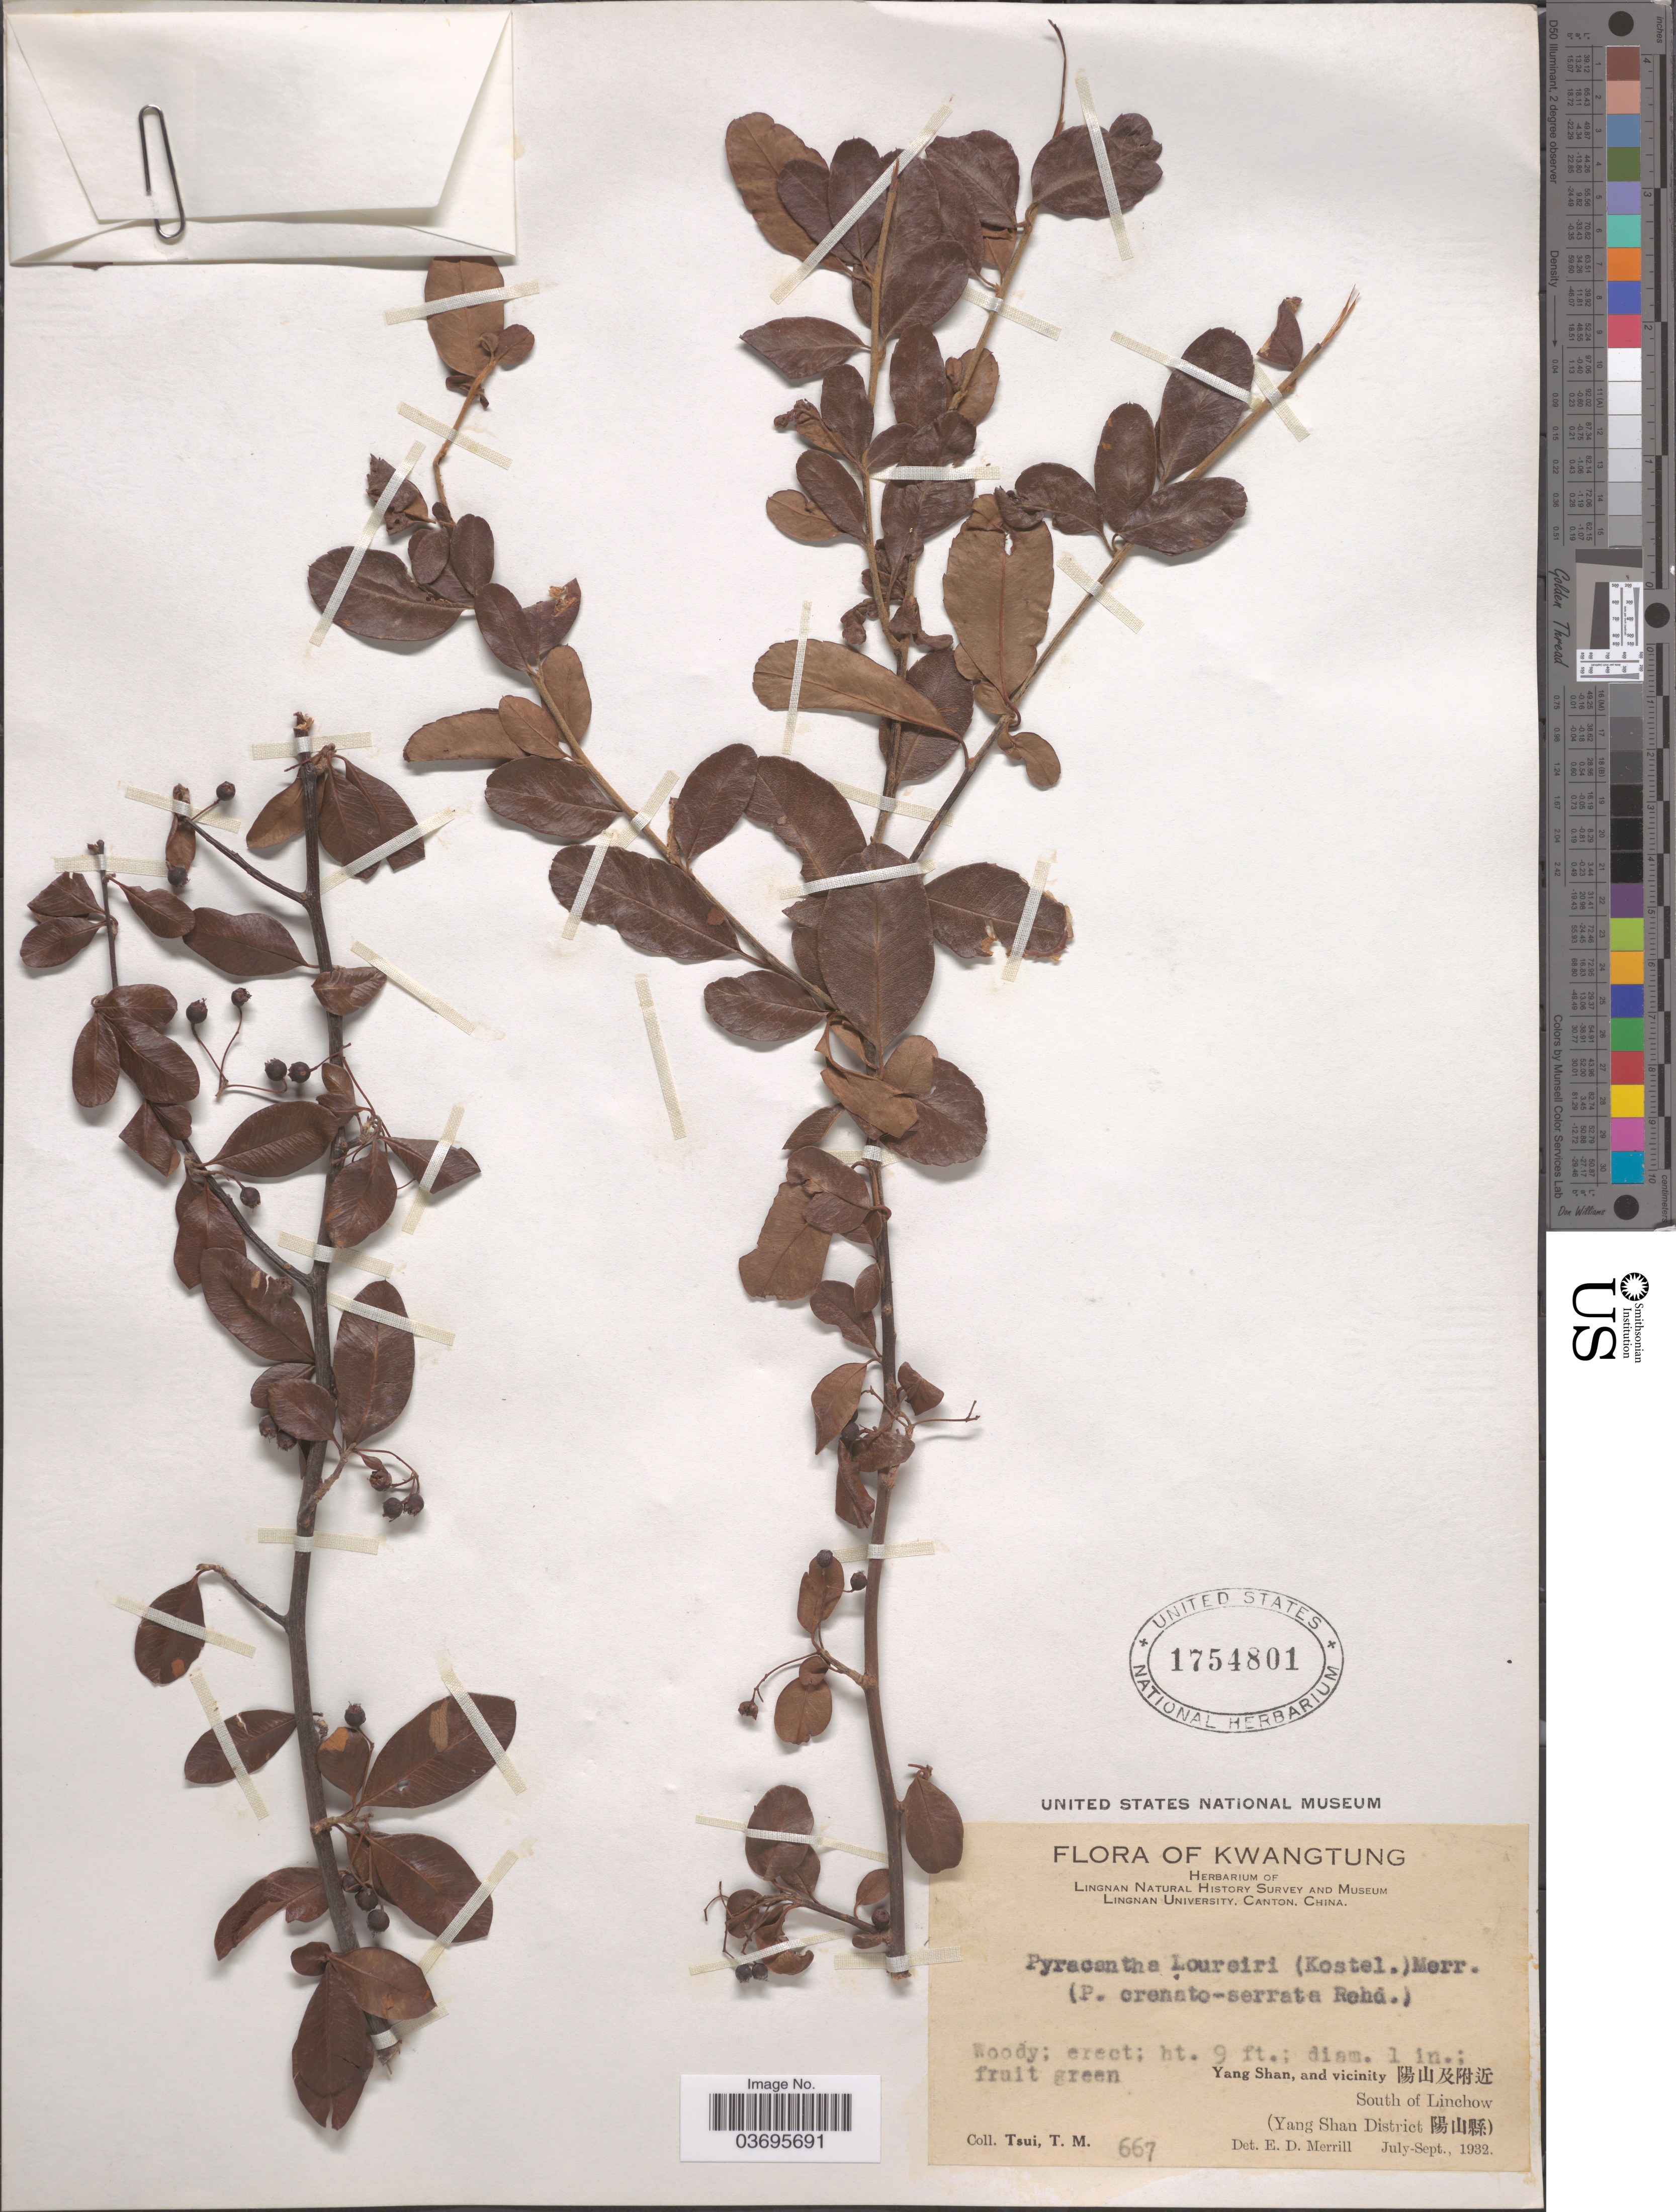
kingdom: Plantae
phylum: Tracheophyta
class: Magnoliopsida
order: Rosales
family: Rosaceae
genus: Pyracantha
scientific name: Pyracantha atalantioides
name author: (Hance) Stapf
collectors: T. Tsui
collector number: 667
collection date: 1932-07/1932-09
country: China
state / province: Guangdong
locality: Kwangtung. Yang Shan, and vicinity X. South of Linchow. (Yang Shan District X).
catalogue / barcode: US 1754801